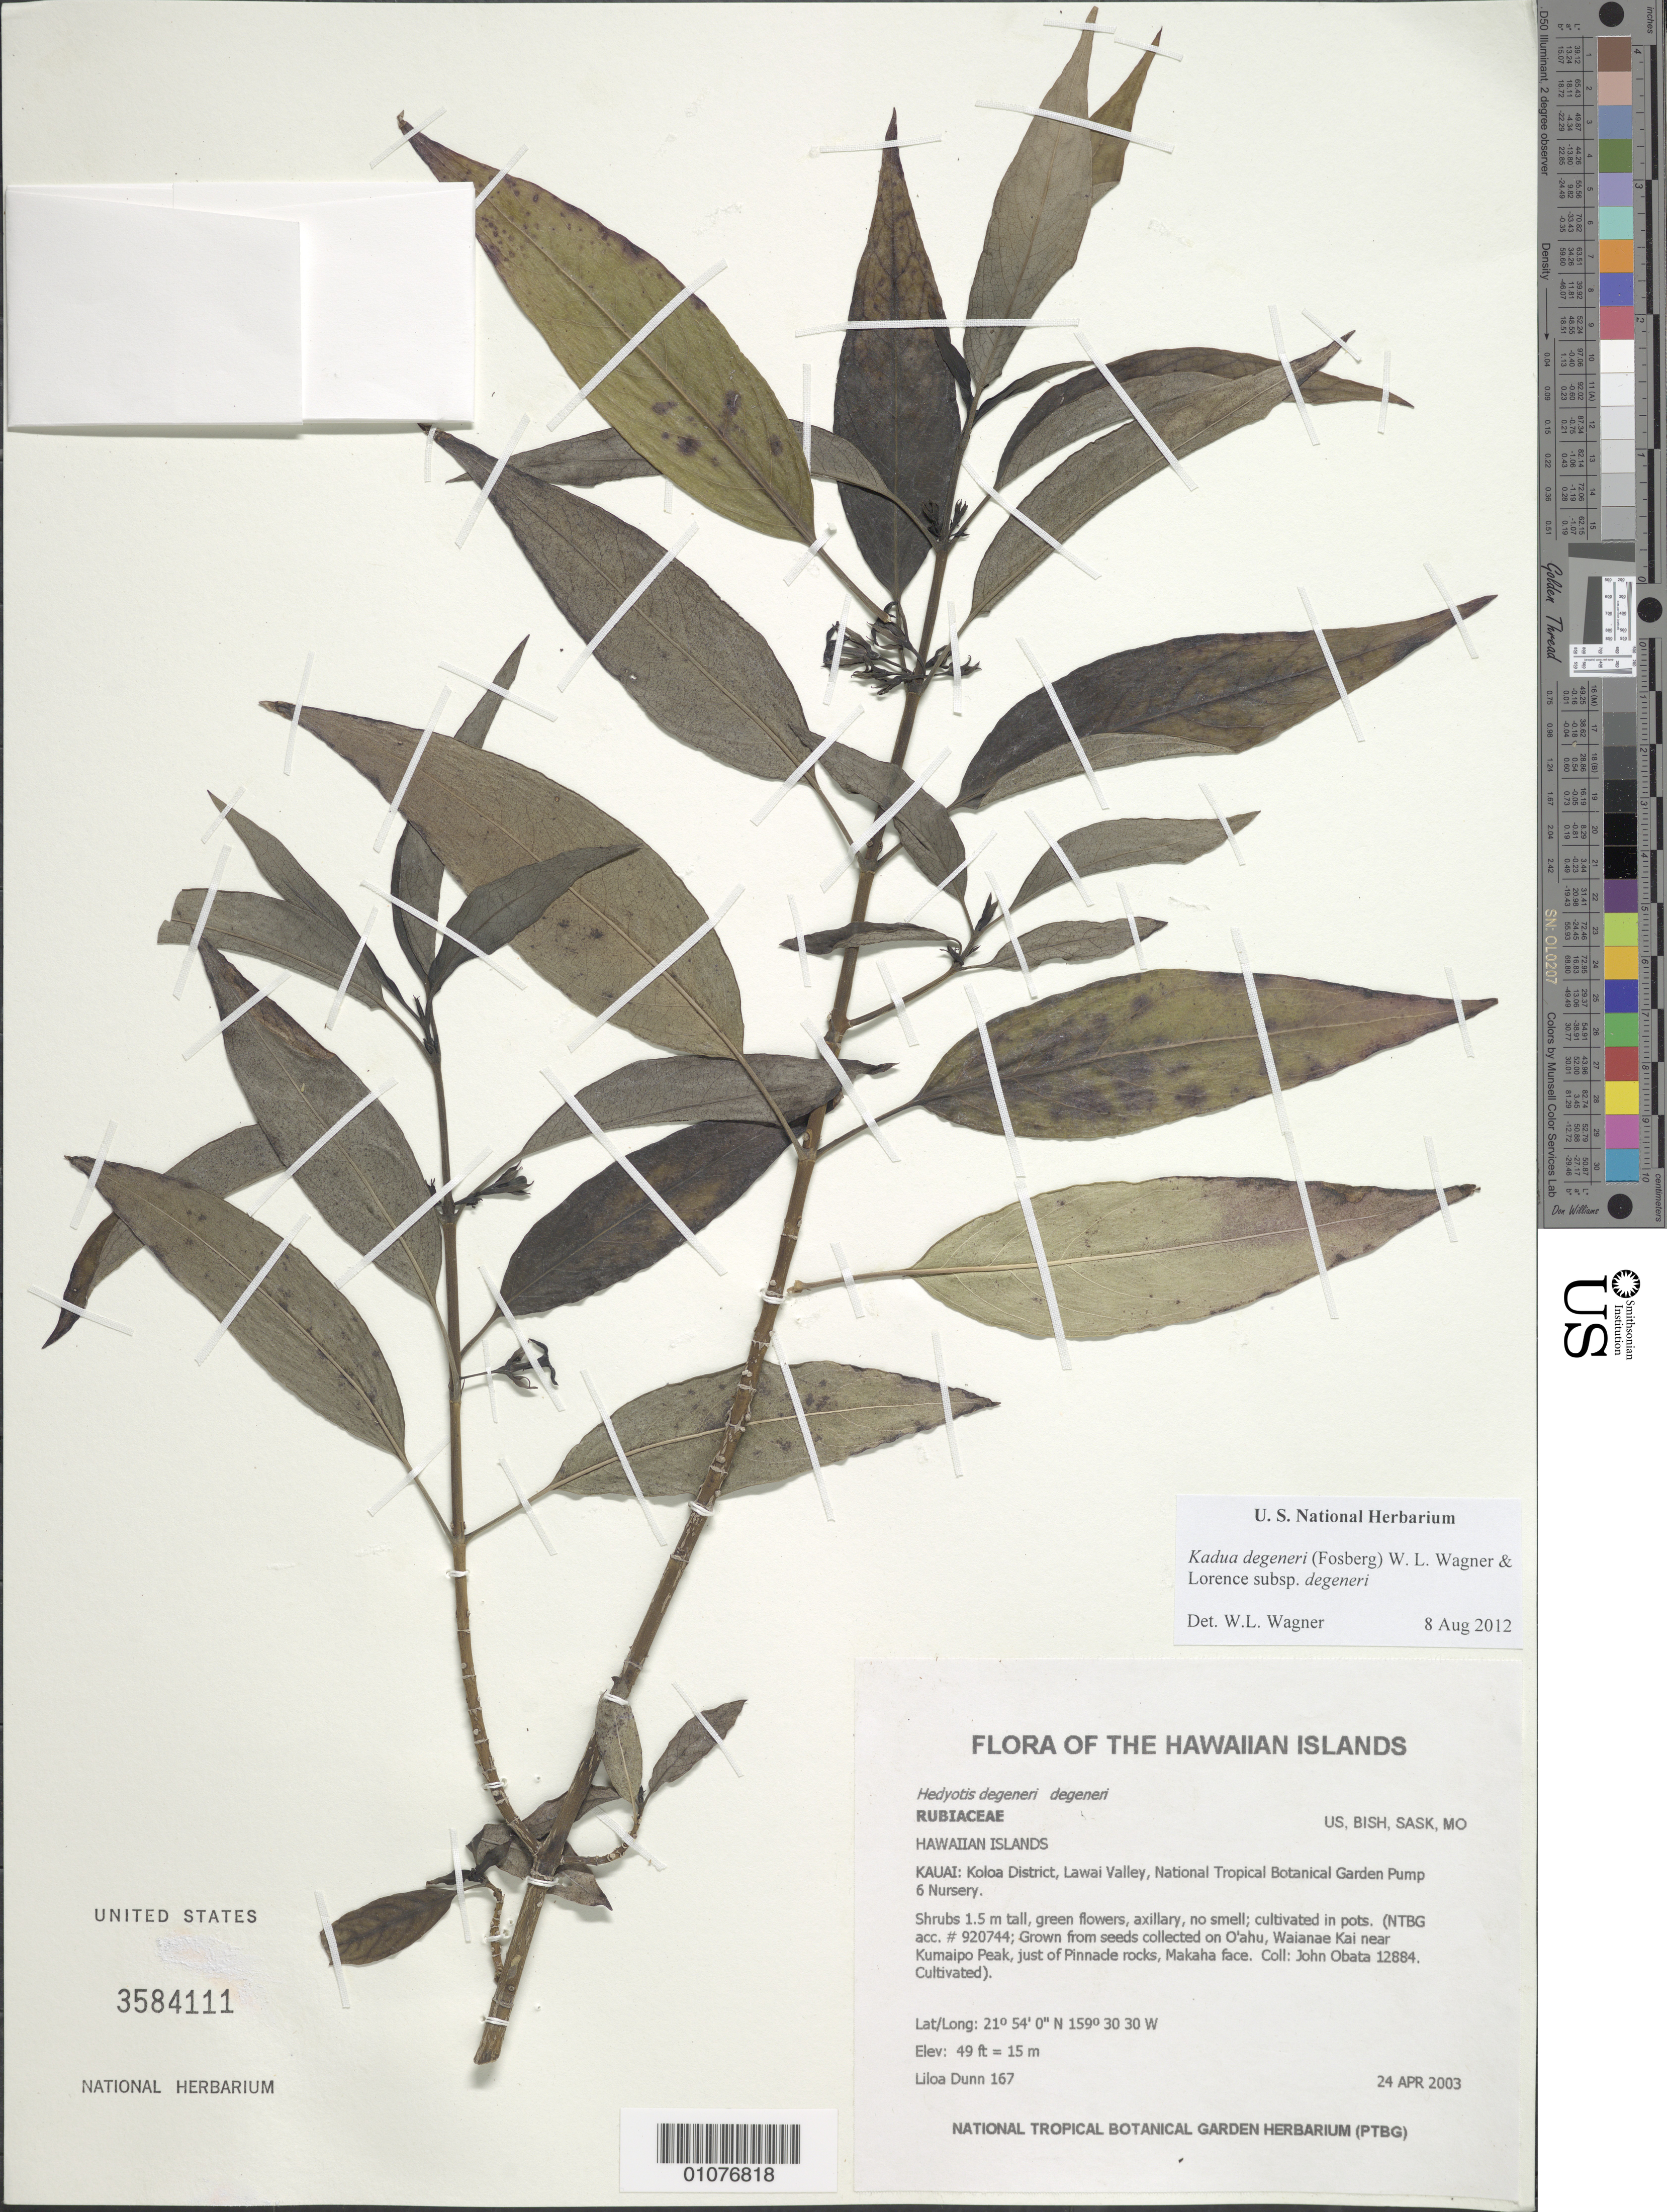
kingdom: Plantae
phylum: Tracheophyta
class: Magnoliopsida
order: Gentianales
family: Rubiaceae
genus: Kadua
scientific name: Kadua acuminata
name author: Cham. & Schltdl.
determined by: Wagner, W. L., (BOT), Smithsonian Institution - National Museum of Natural History (UNITED STATES)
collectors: L. Dunn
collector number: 167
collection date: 2003-04-24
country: United States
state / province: Hawaii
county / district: Kauai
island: Kaua'i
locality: Koloa District, Lawai Valley, National Tropical Botanical Garden Pump 6 Nursery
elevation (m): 15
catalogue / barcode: US 3584111